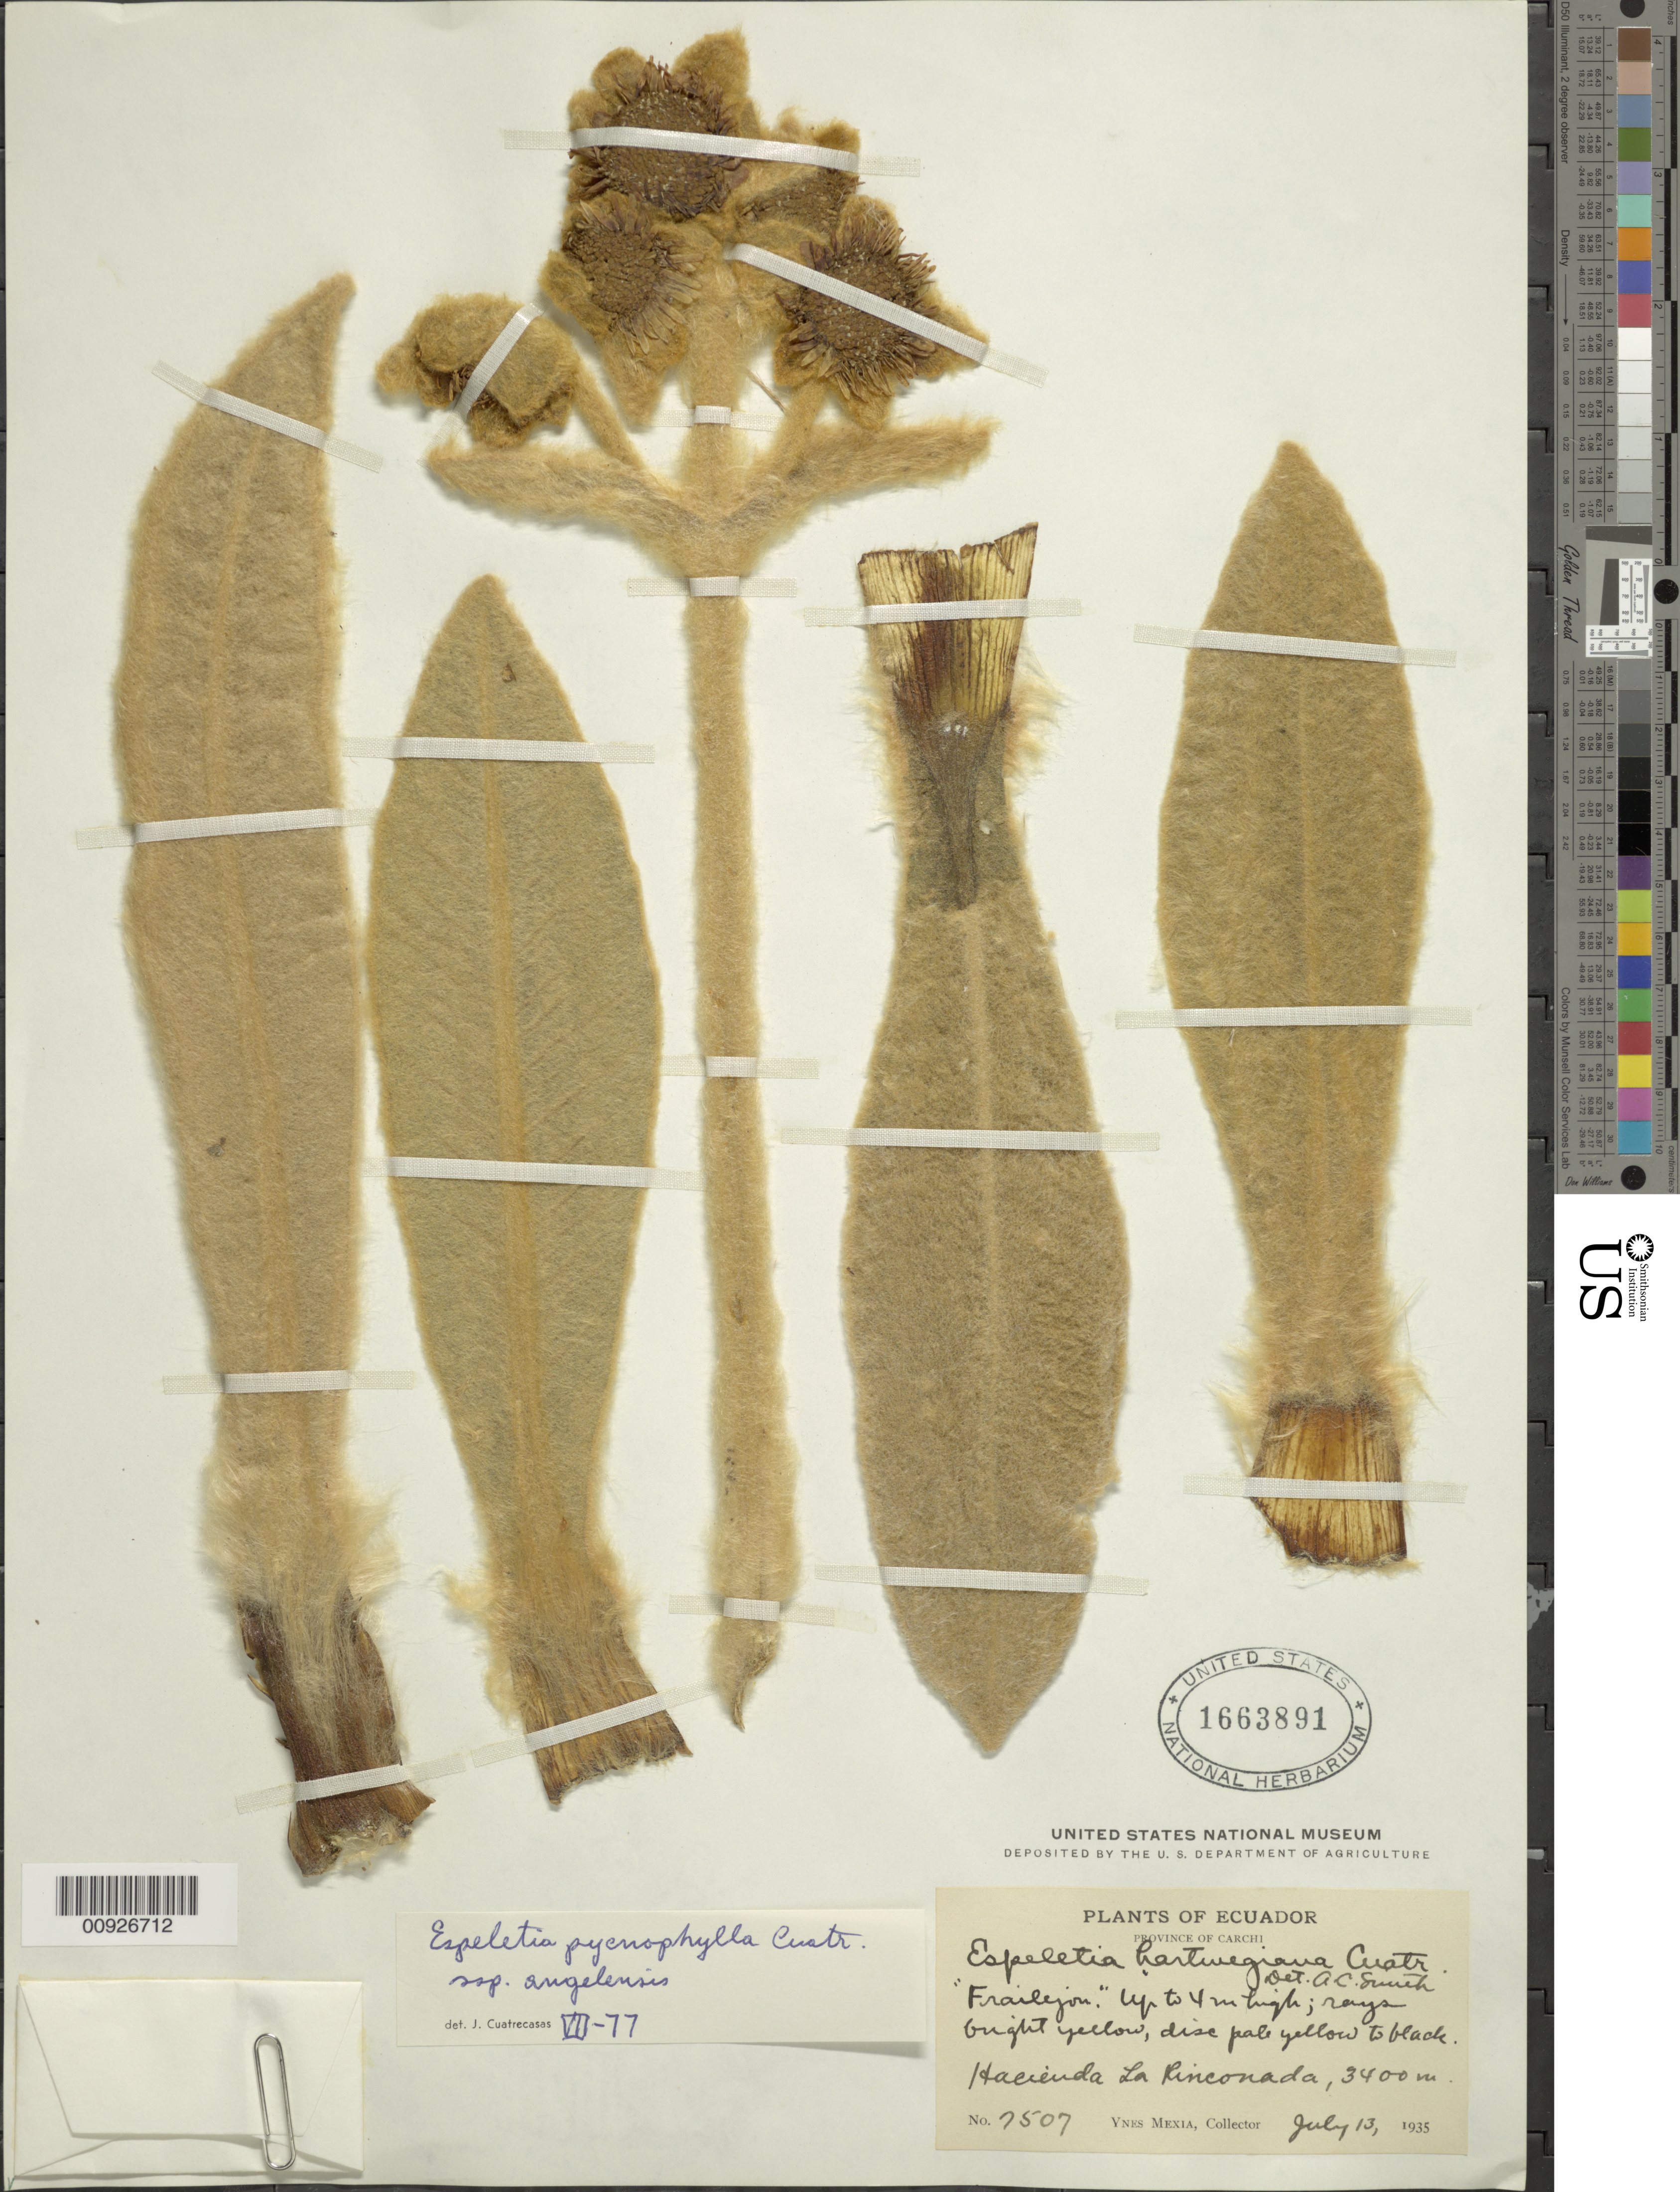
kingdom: Plantae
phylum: Tracheophyta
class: Magnoliopsida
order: Asterales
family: Asteraceae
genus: Espeletia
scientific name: Espeletia pycnophylla subsp. angelensis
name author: Cuatrec.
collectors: Y. Mexia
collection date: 1935-07-13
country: Ecuador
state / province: Carchi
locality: Hacienda la Rinconada.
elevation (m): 3400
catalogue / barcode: US 1663891